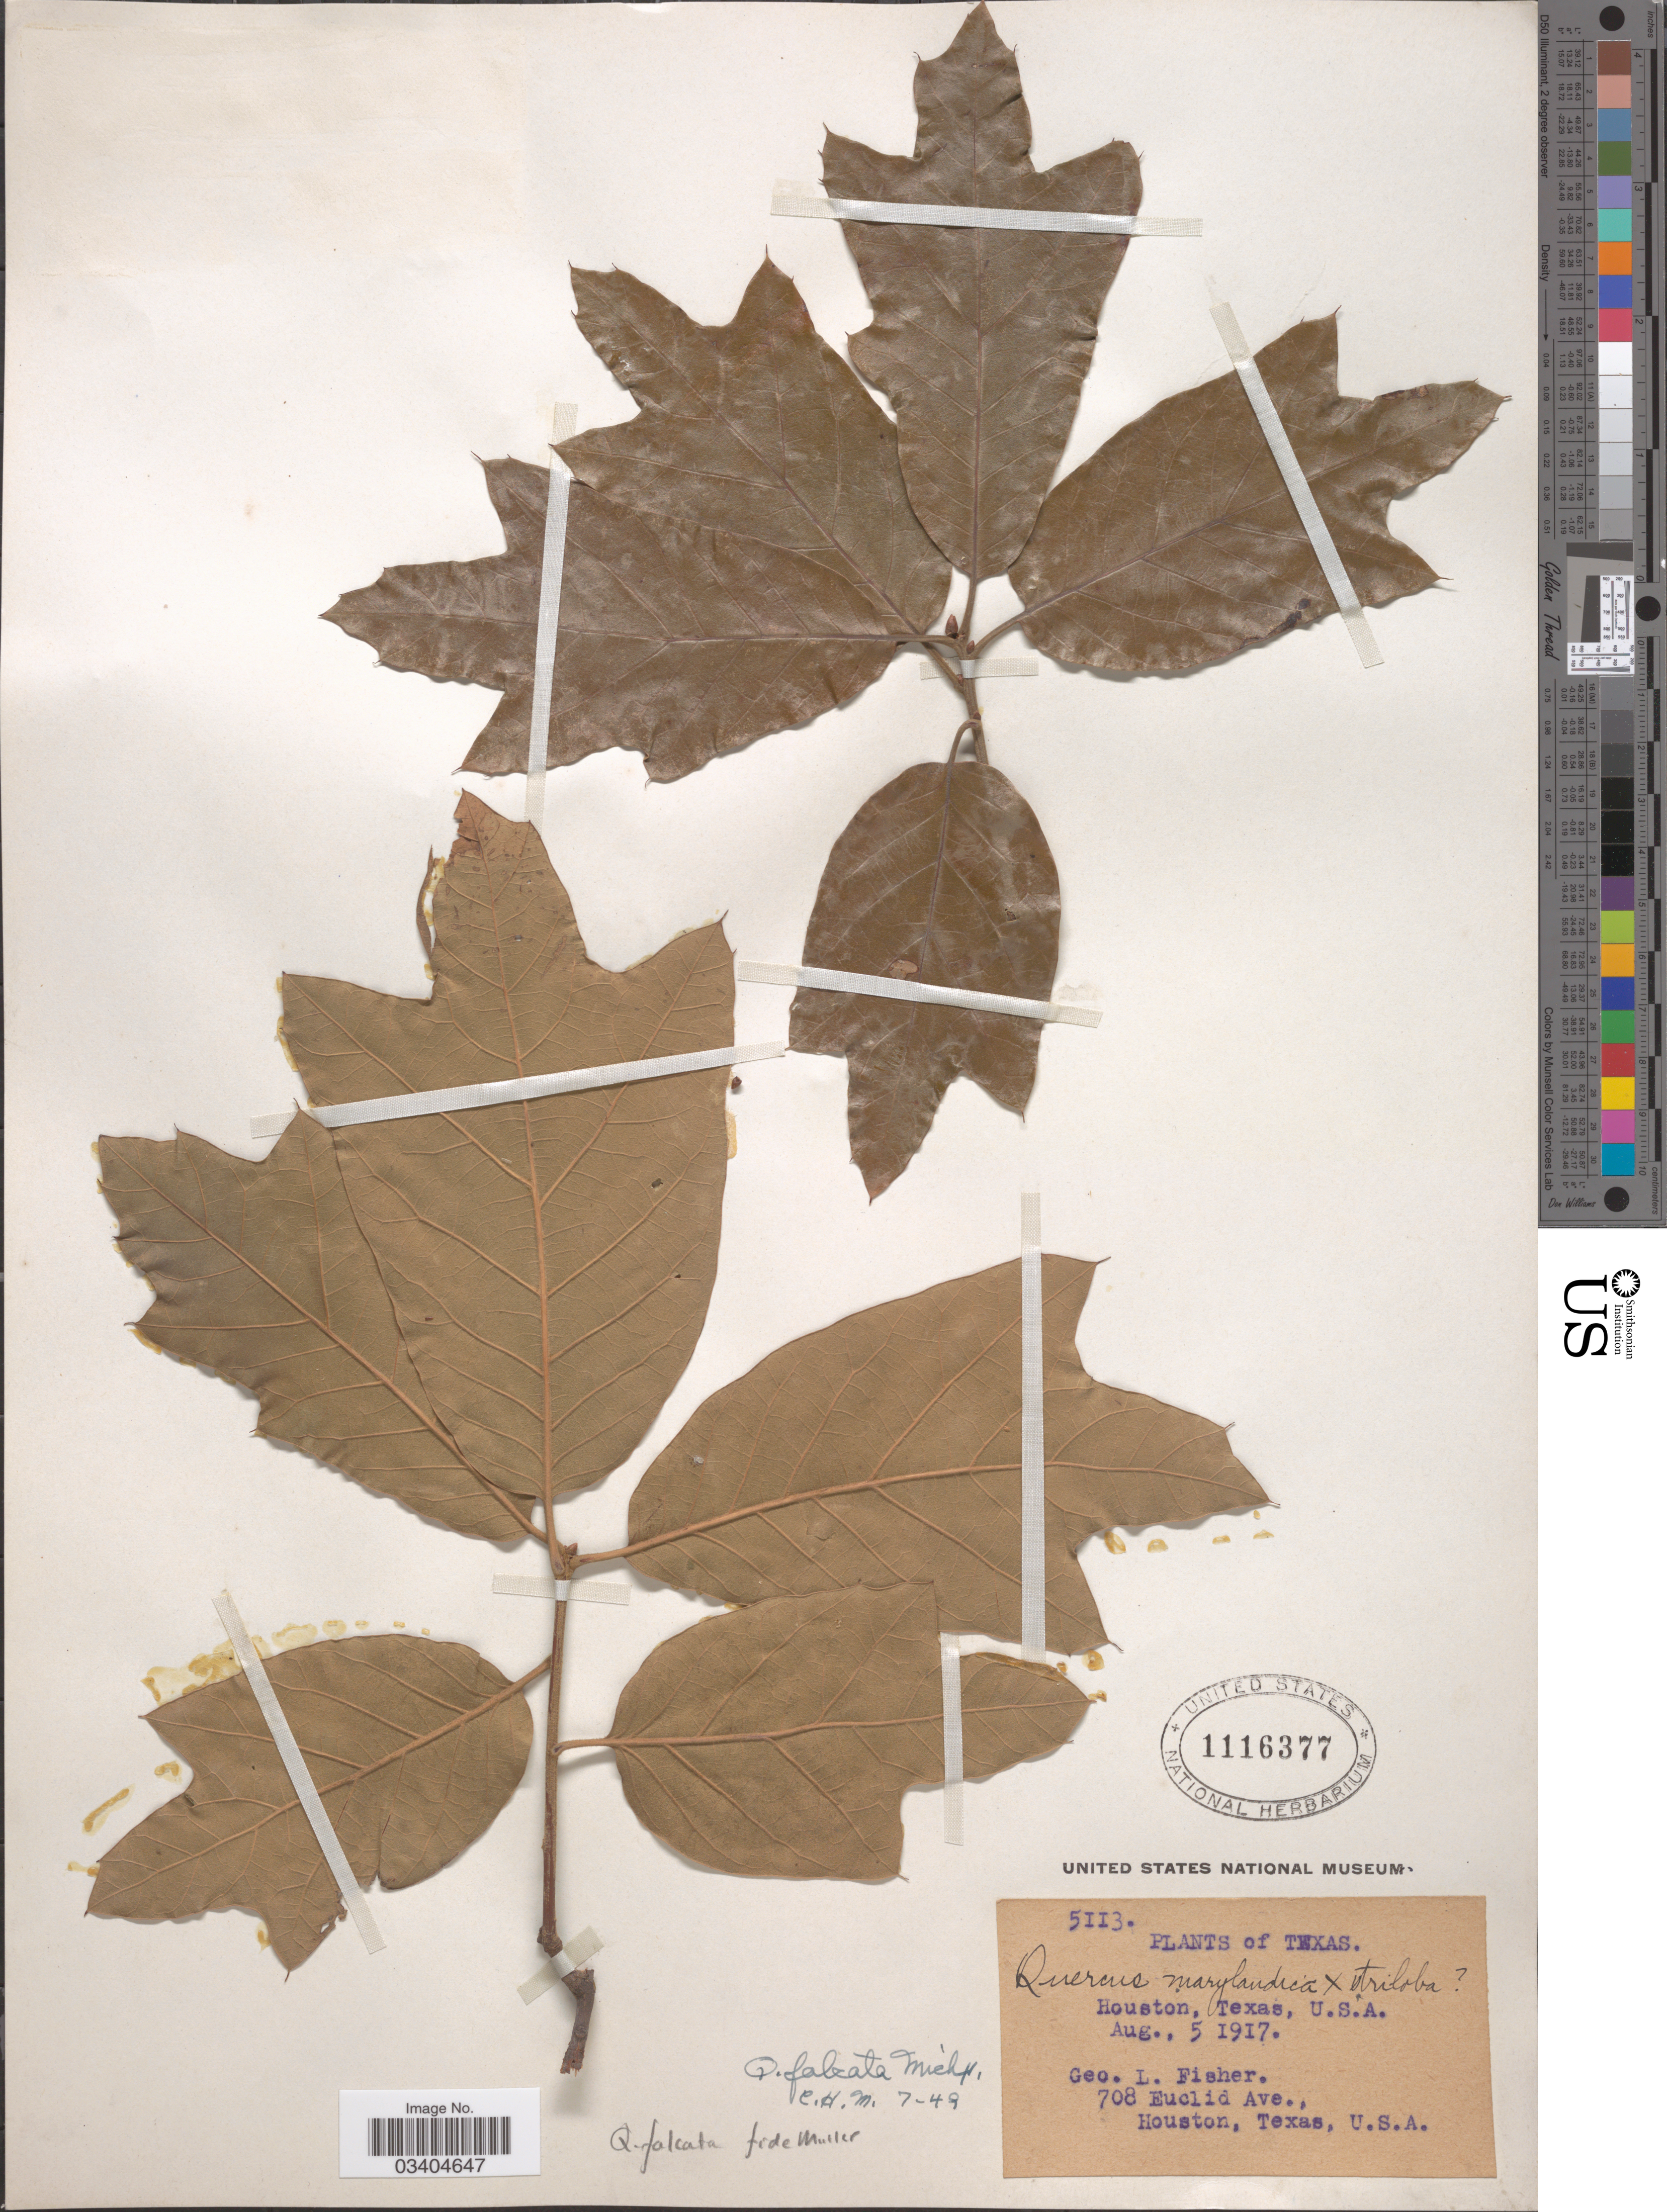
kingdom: Plantae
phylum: Tracheophyta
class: Magnoliopsida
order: Fagales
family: Fagaceae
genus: Quercus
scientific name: Quercus falcata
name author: Michx.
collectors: G. L. Fisher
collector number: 5113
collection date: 1917-08-05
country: United States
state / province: Texas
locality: Houston.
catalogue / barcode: US 1116377